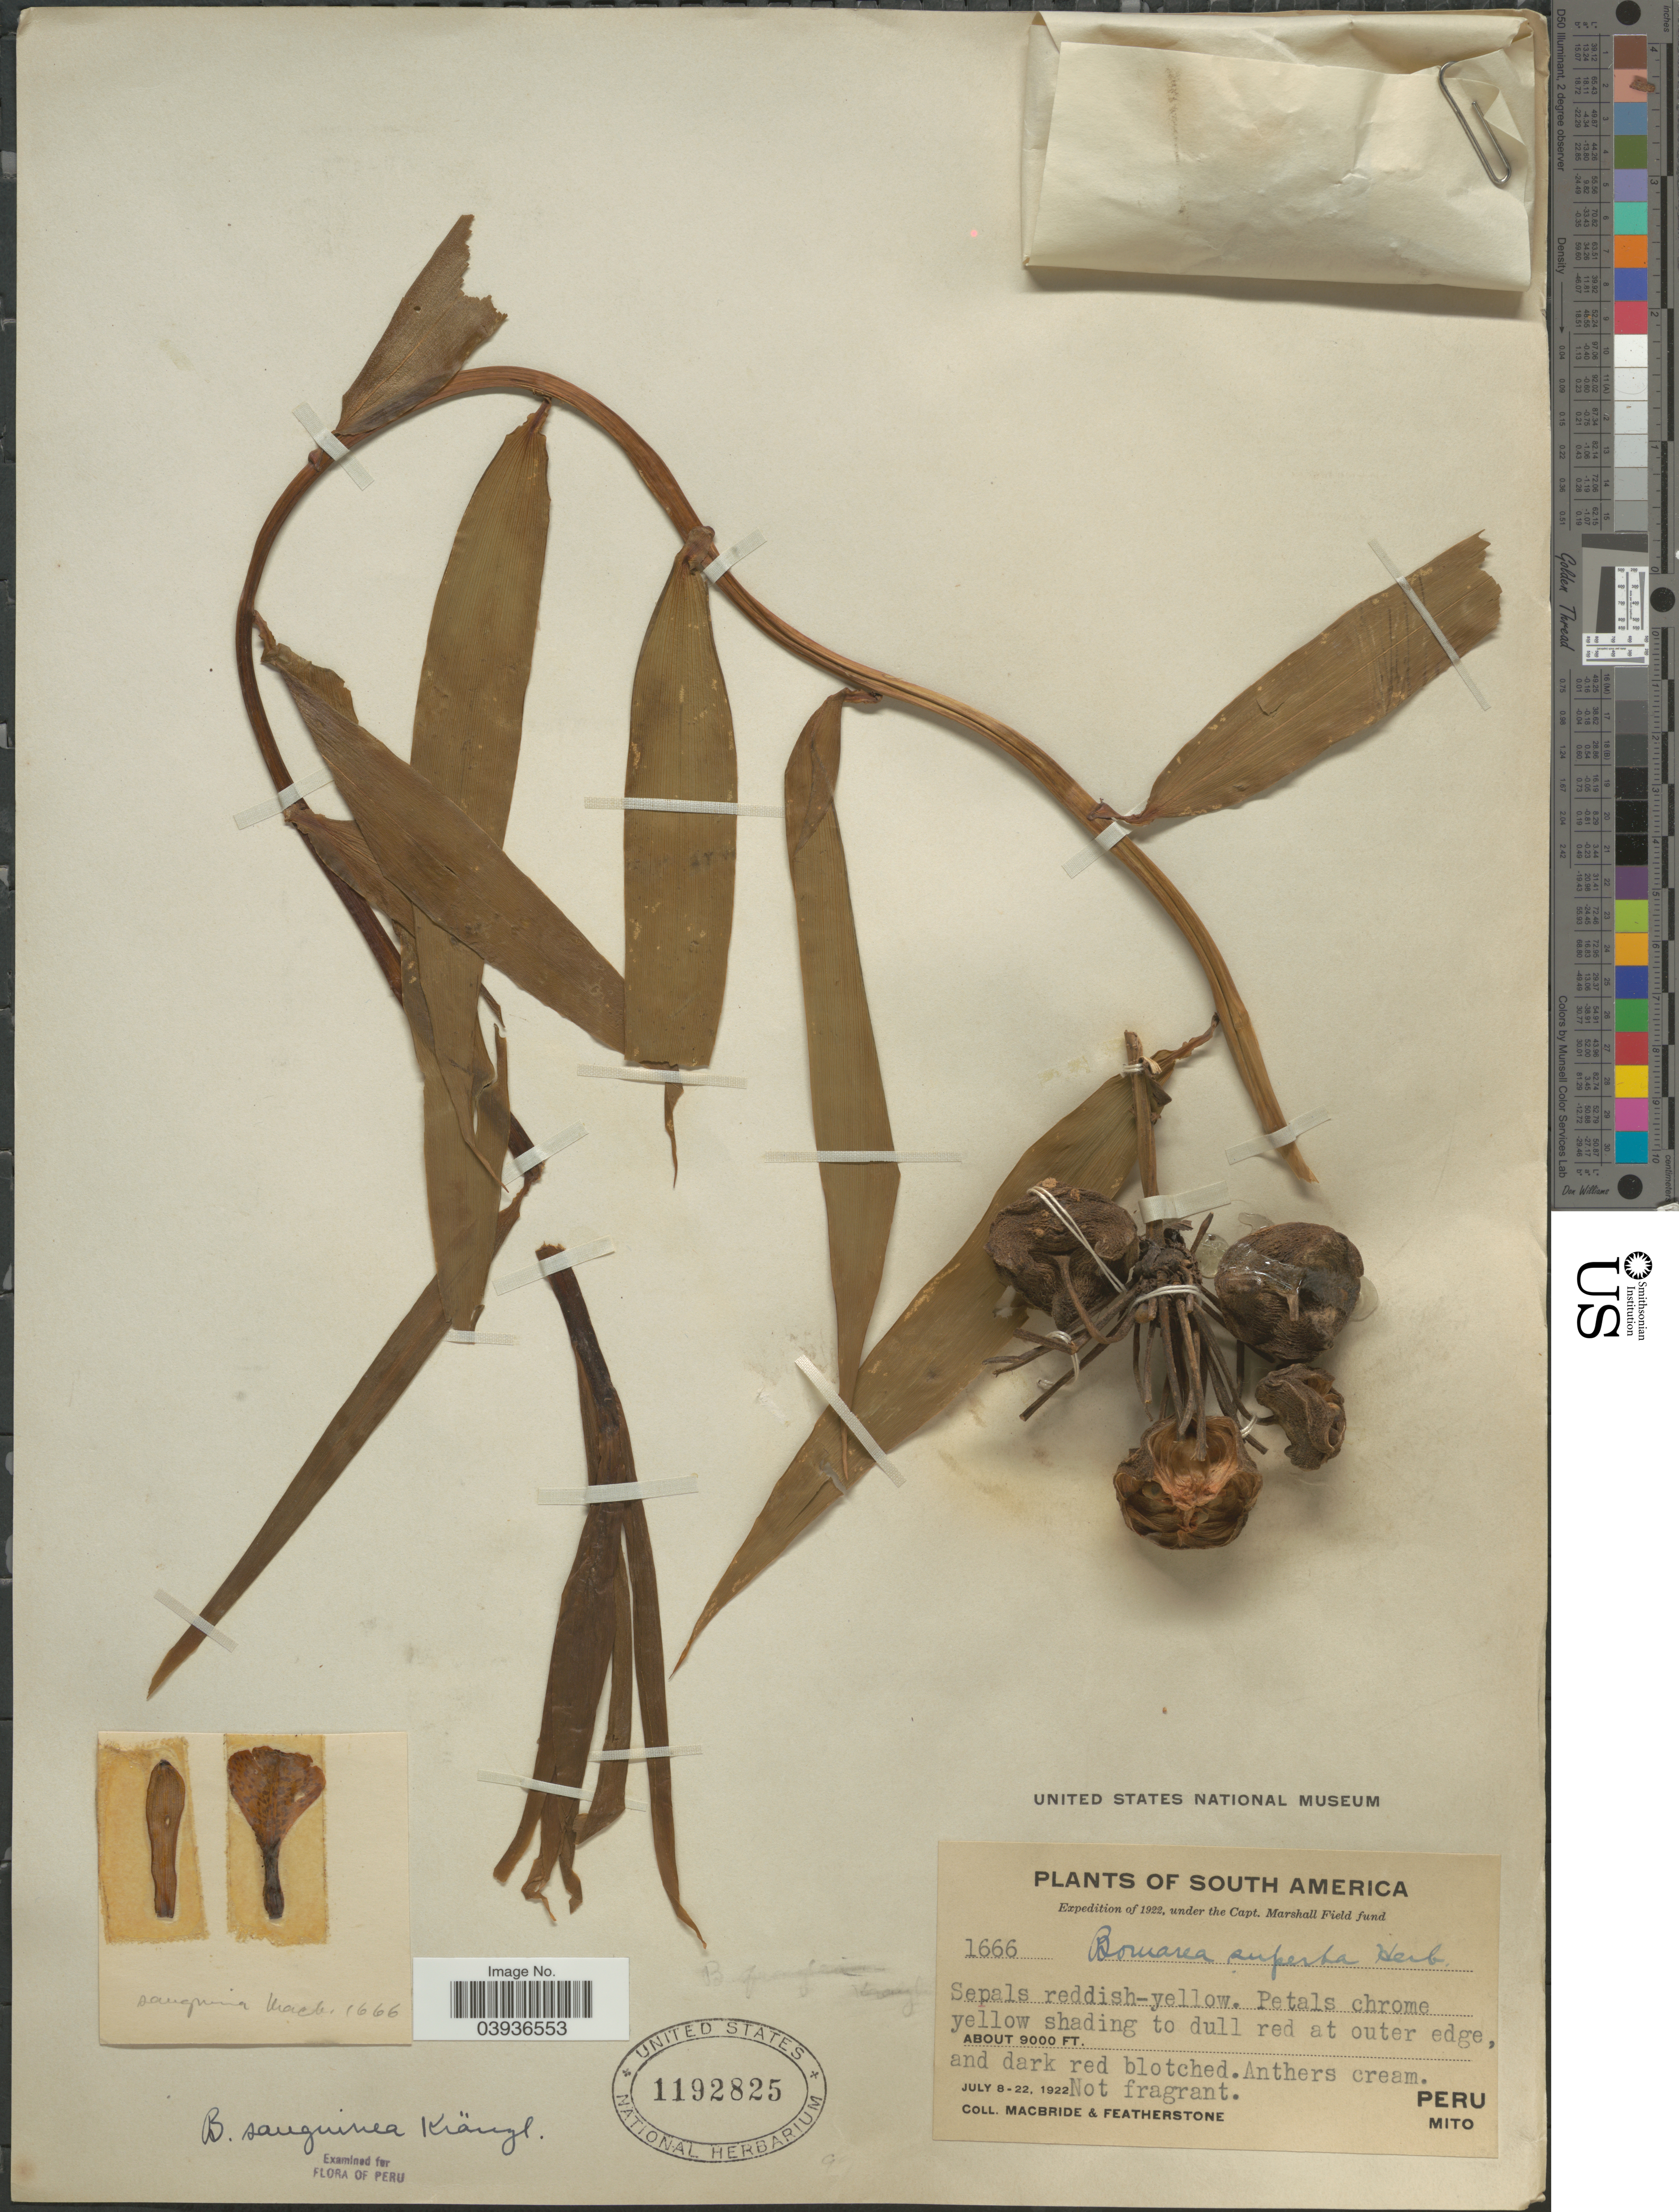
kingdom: Plantae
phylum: Tracheophyta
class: Liliopsida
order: Liliales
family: Alstroemeriaceae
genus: Bomarea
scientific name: Bomarea sanguinea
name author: Kraenzl.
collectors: Macbride, -- & -. Featherstone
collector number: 1666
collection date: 1922-07-08/1922-07-22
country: Peru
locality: Mito.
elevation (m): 2743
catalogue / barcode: US 1192825